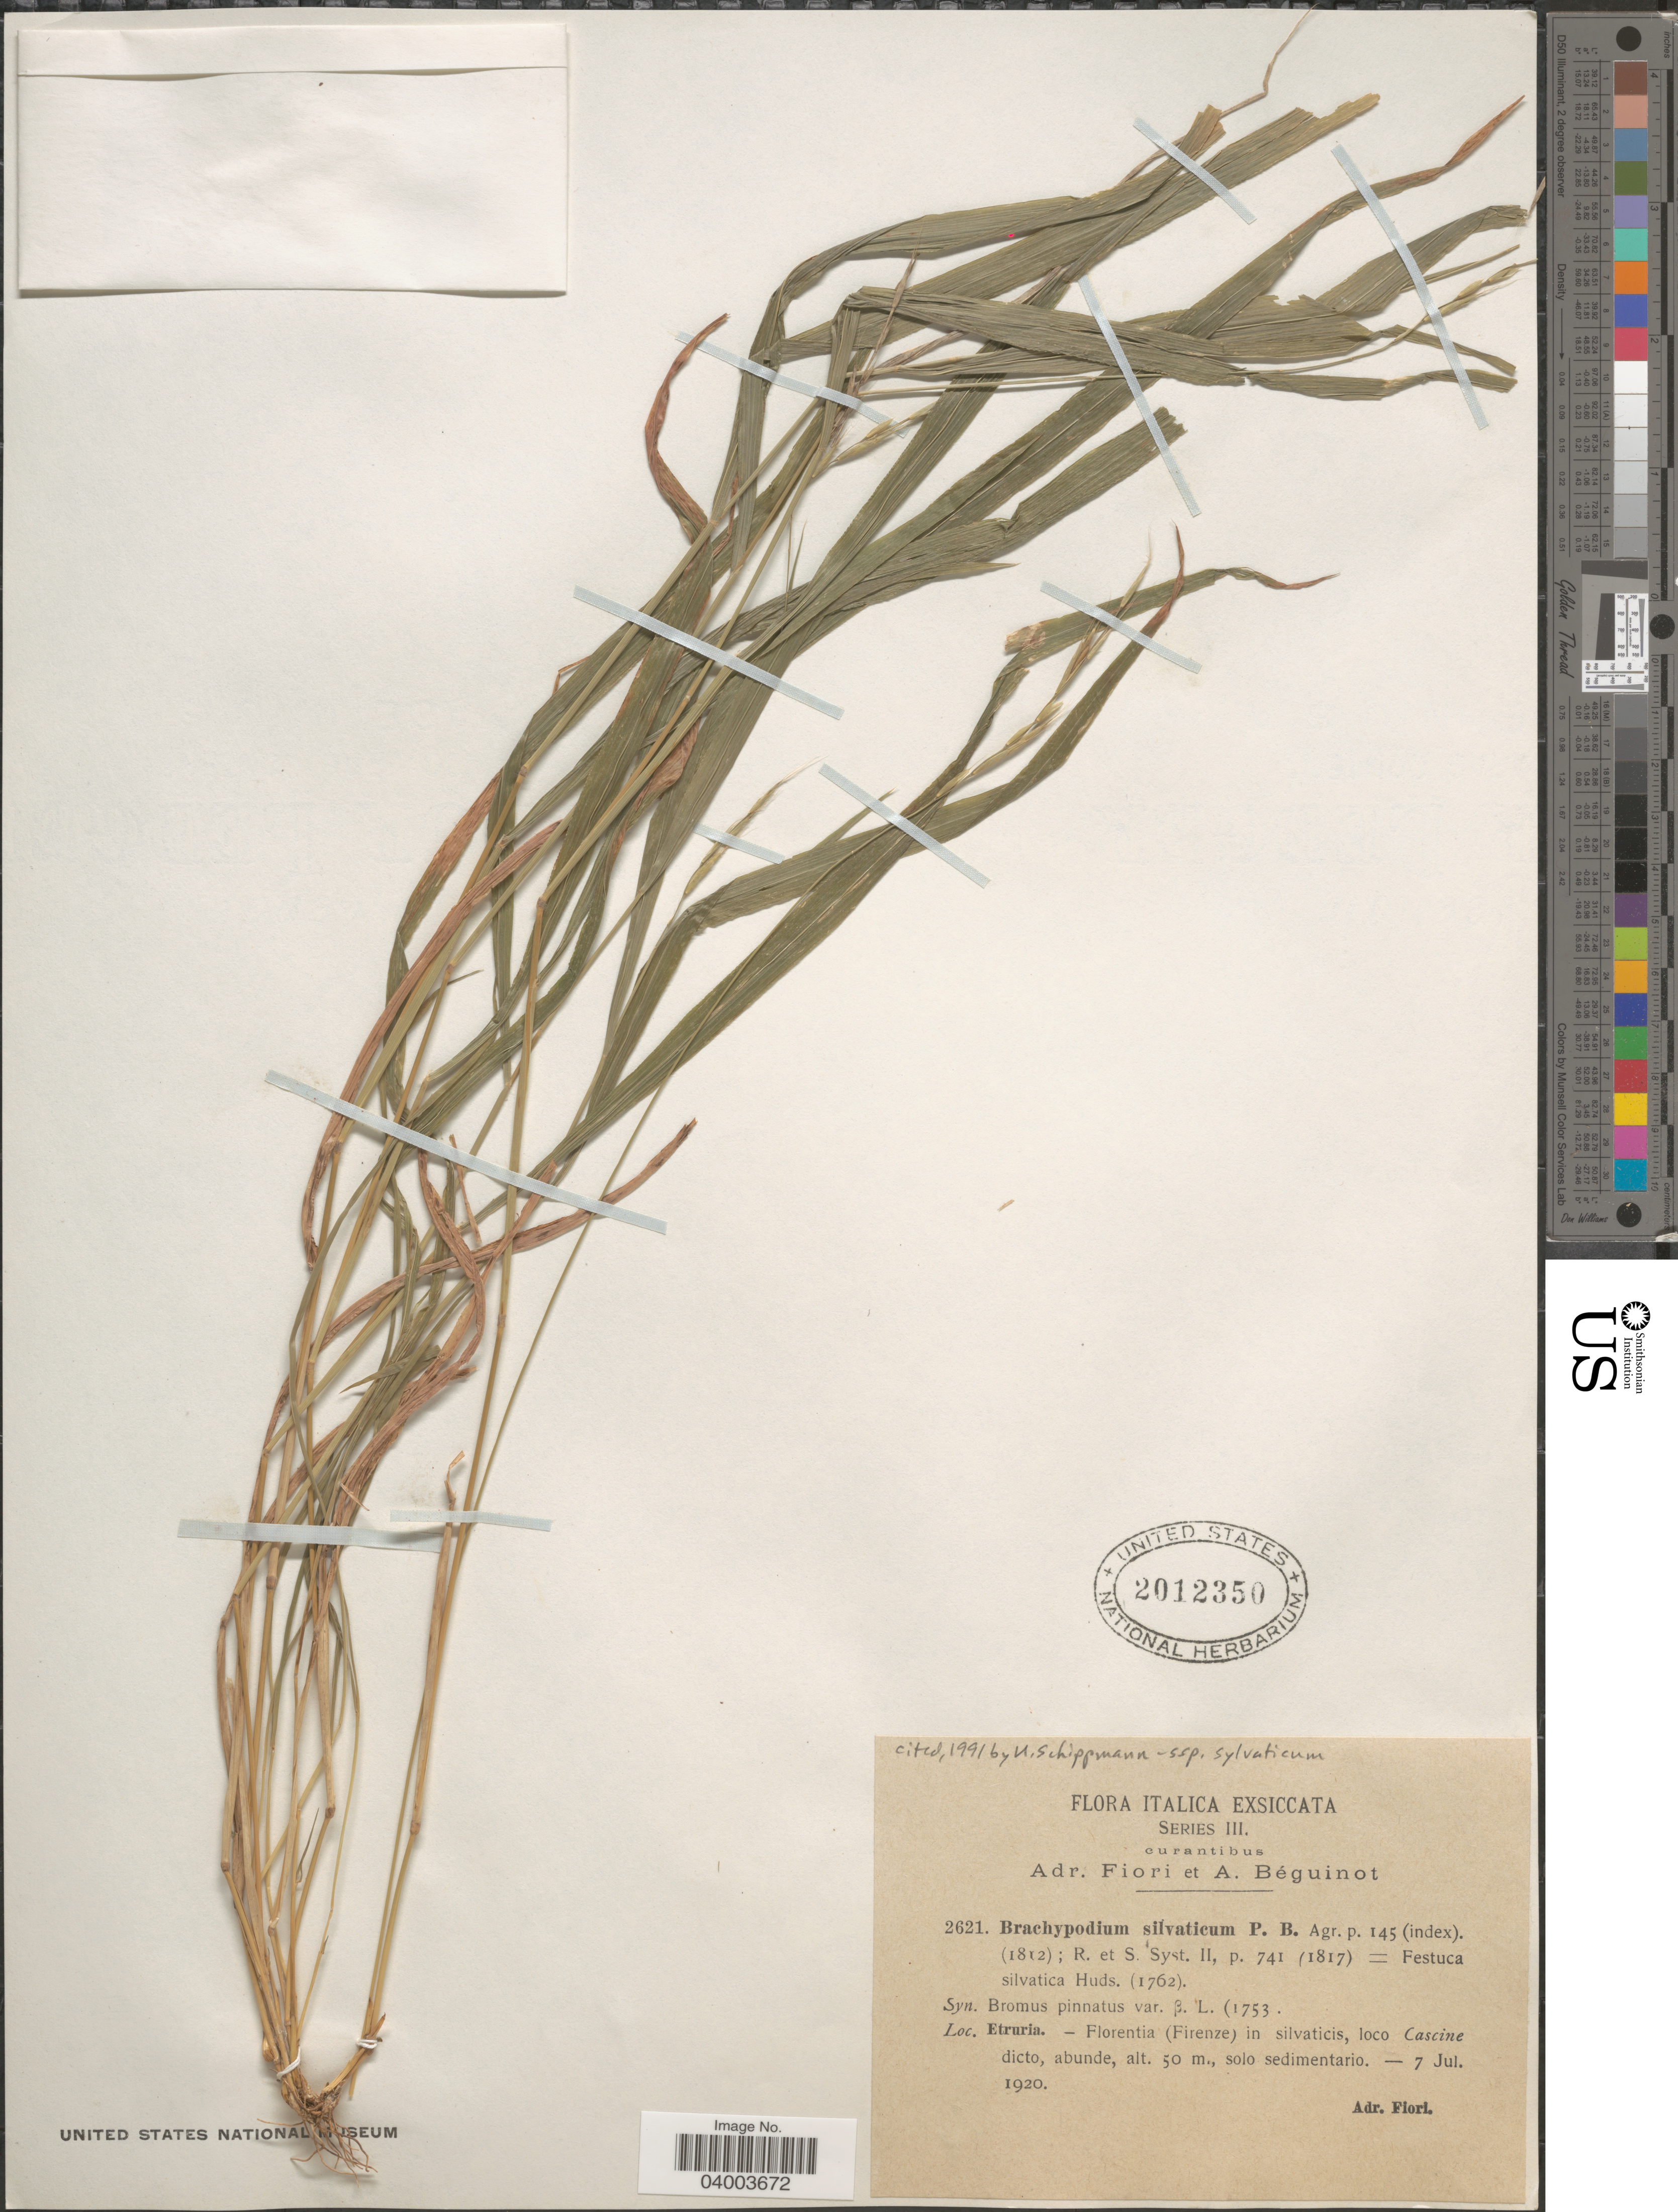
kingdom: Plantae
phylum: Tracheophyta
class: Liliopsida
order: Poales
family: Poaceae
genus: Brachypodium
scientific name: Brachypodium sylvaticum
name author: (Huds.) P. Beauv.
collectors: A. Fiori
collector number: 2621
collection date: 1920-07-07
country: Italy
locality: Etruria. - Florentia (Firenze) in silvaticis, loco Cascine dicto, abunde.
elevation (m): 50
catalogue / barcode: US 2012350